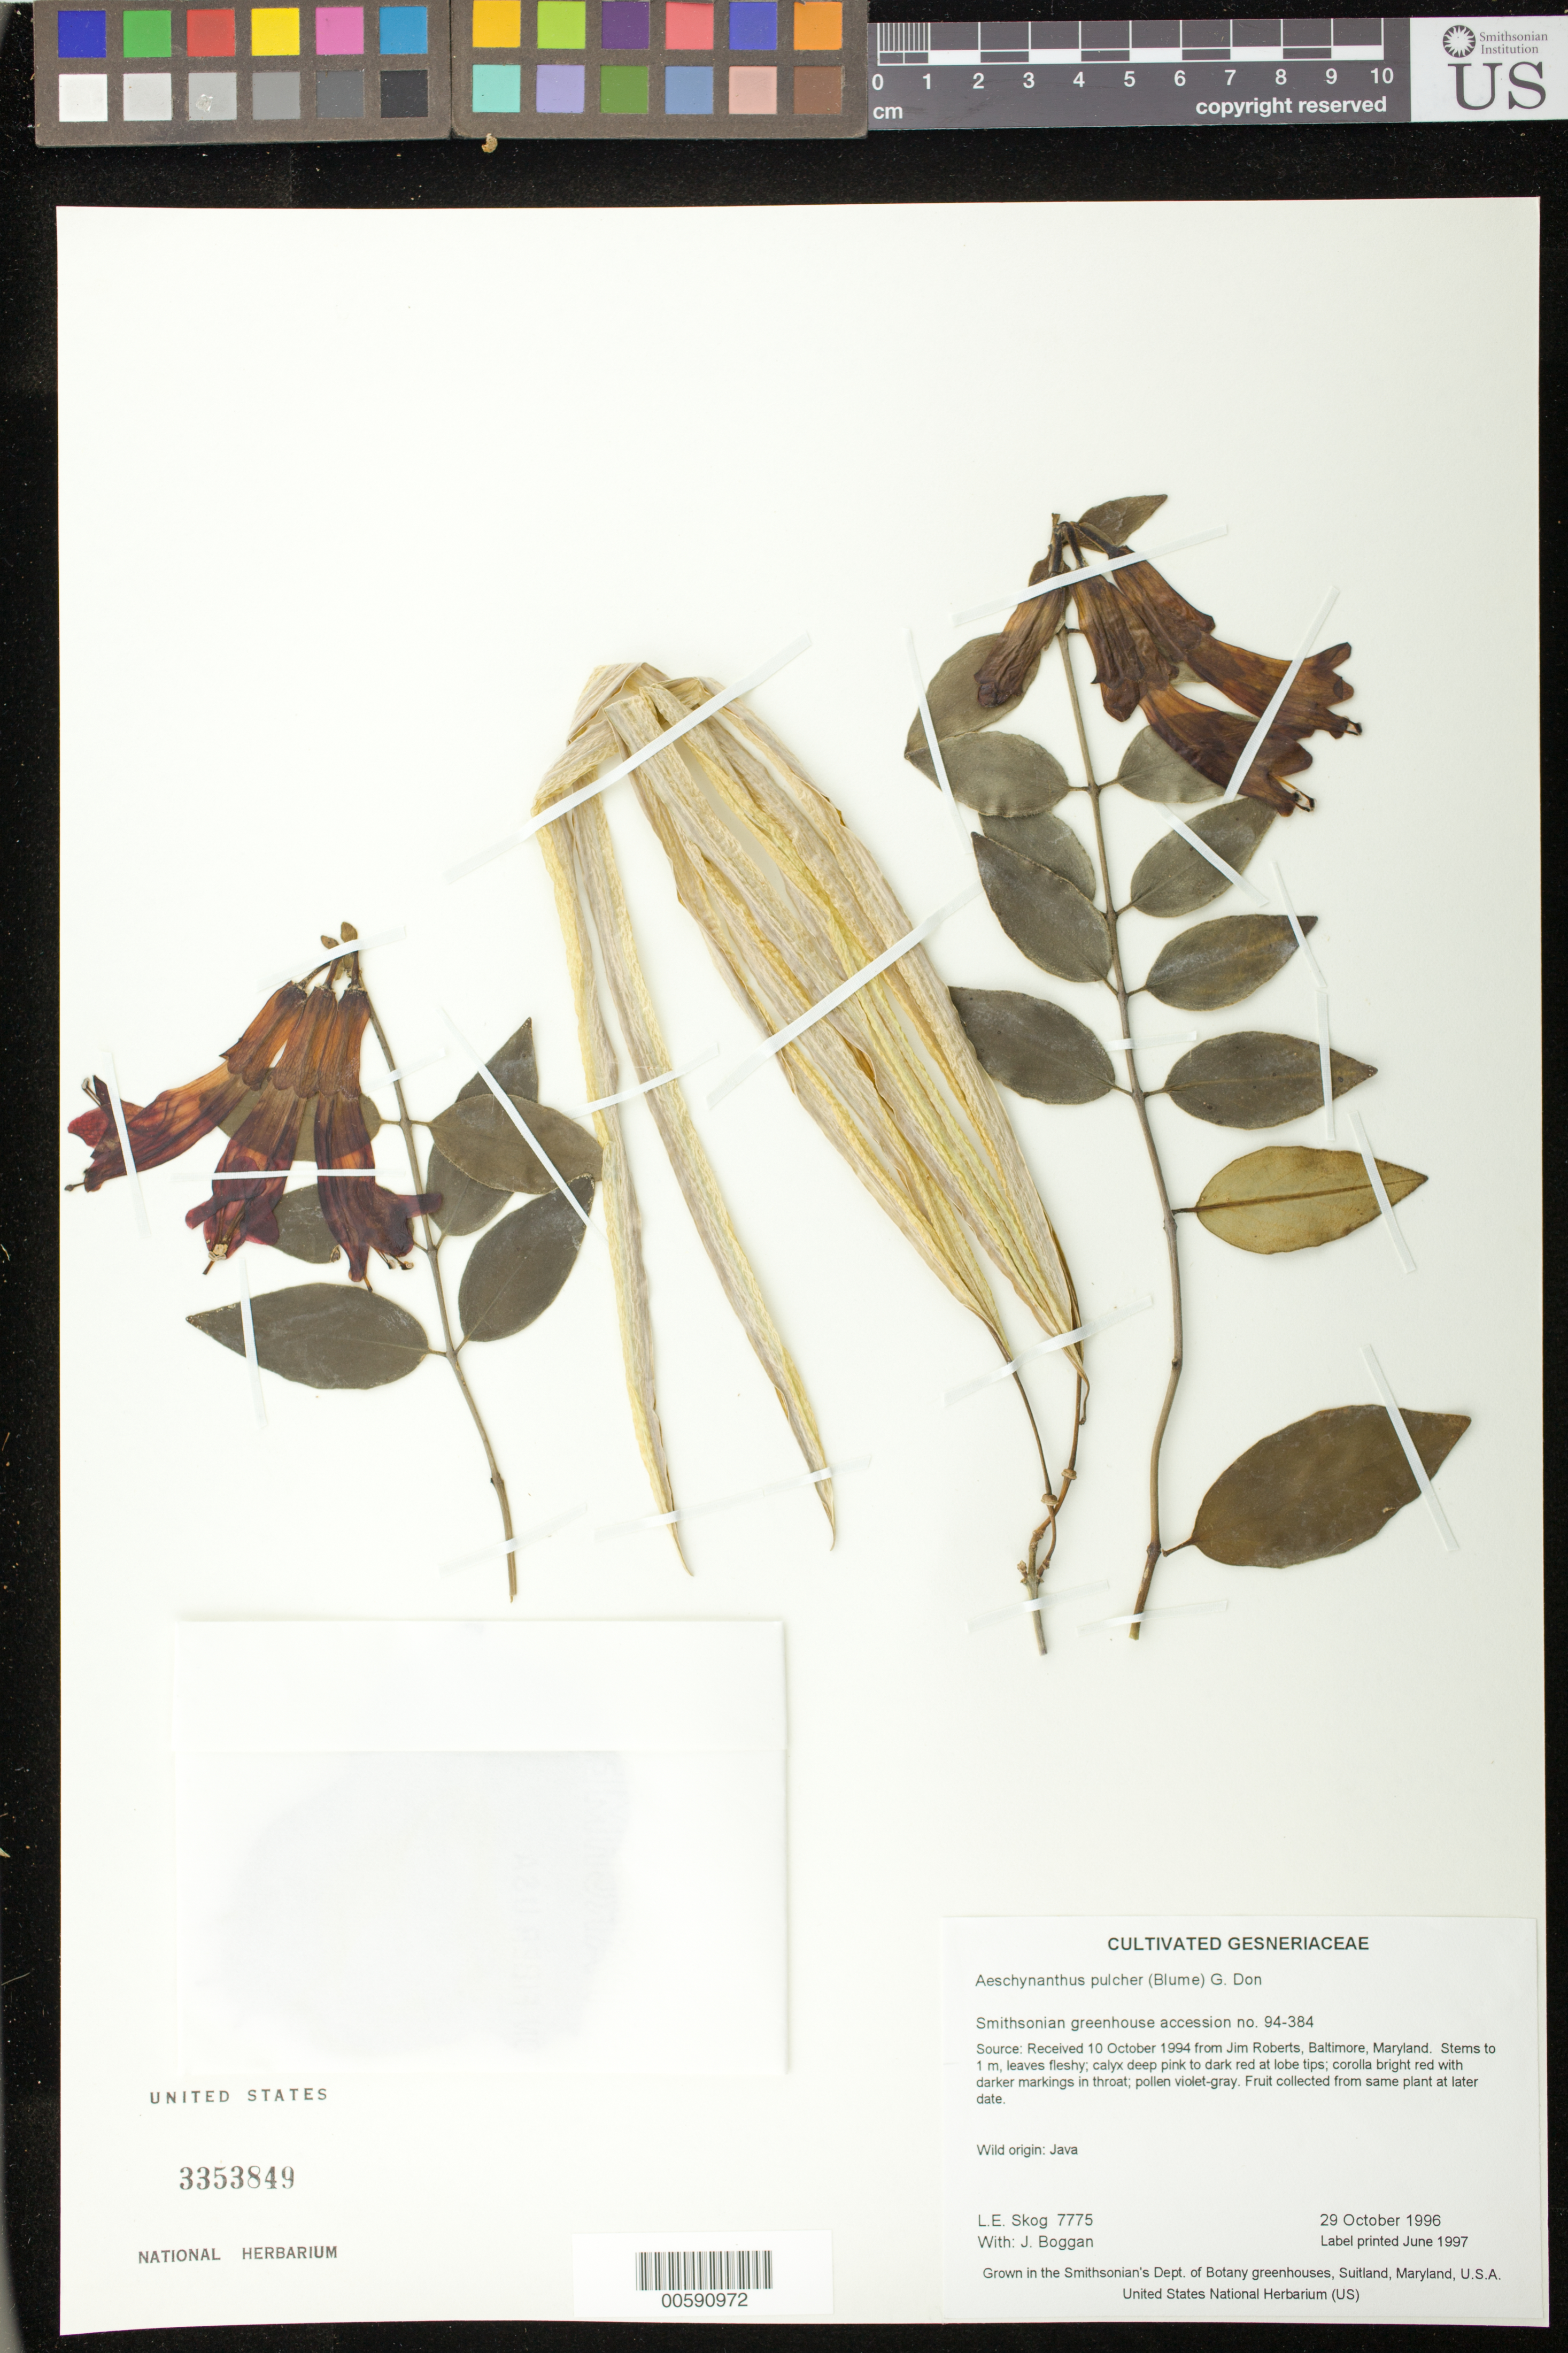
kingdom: Plantae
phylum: Tracheophyta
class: Magnoliopsida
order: Lamiales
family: Gesneriaceae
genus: Aeschynanthus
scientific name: Aeschynanthus pulcher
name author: (Blume) G. Don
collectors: L. E. Skog & J. K. Boggan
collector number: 7775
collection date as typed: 29 Oct 1996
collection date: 1996-10-29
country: Indonesia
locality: Grown in the Smithsonian's Dept. of Botany greenhouses, Suitland, Maryland, U.S.A.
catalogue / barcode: US 3353849